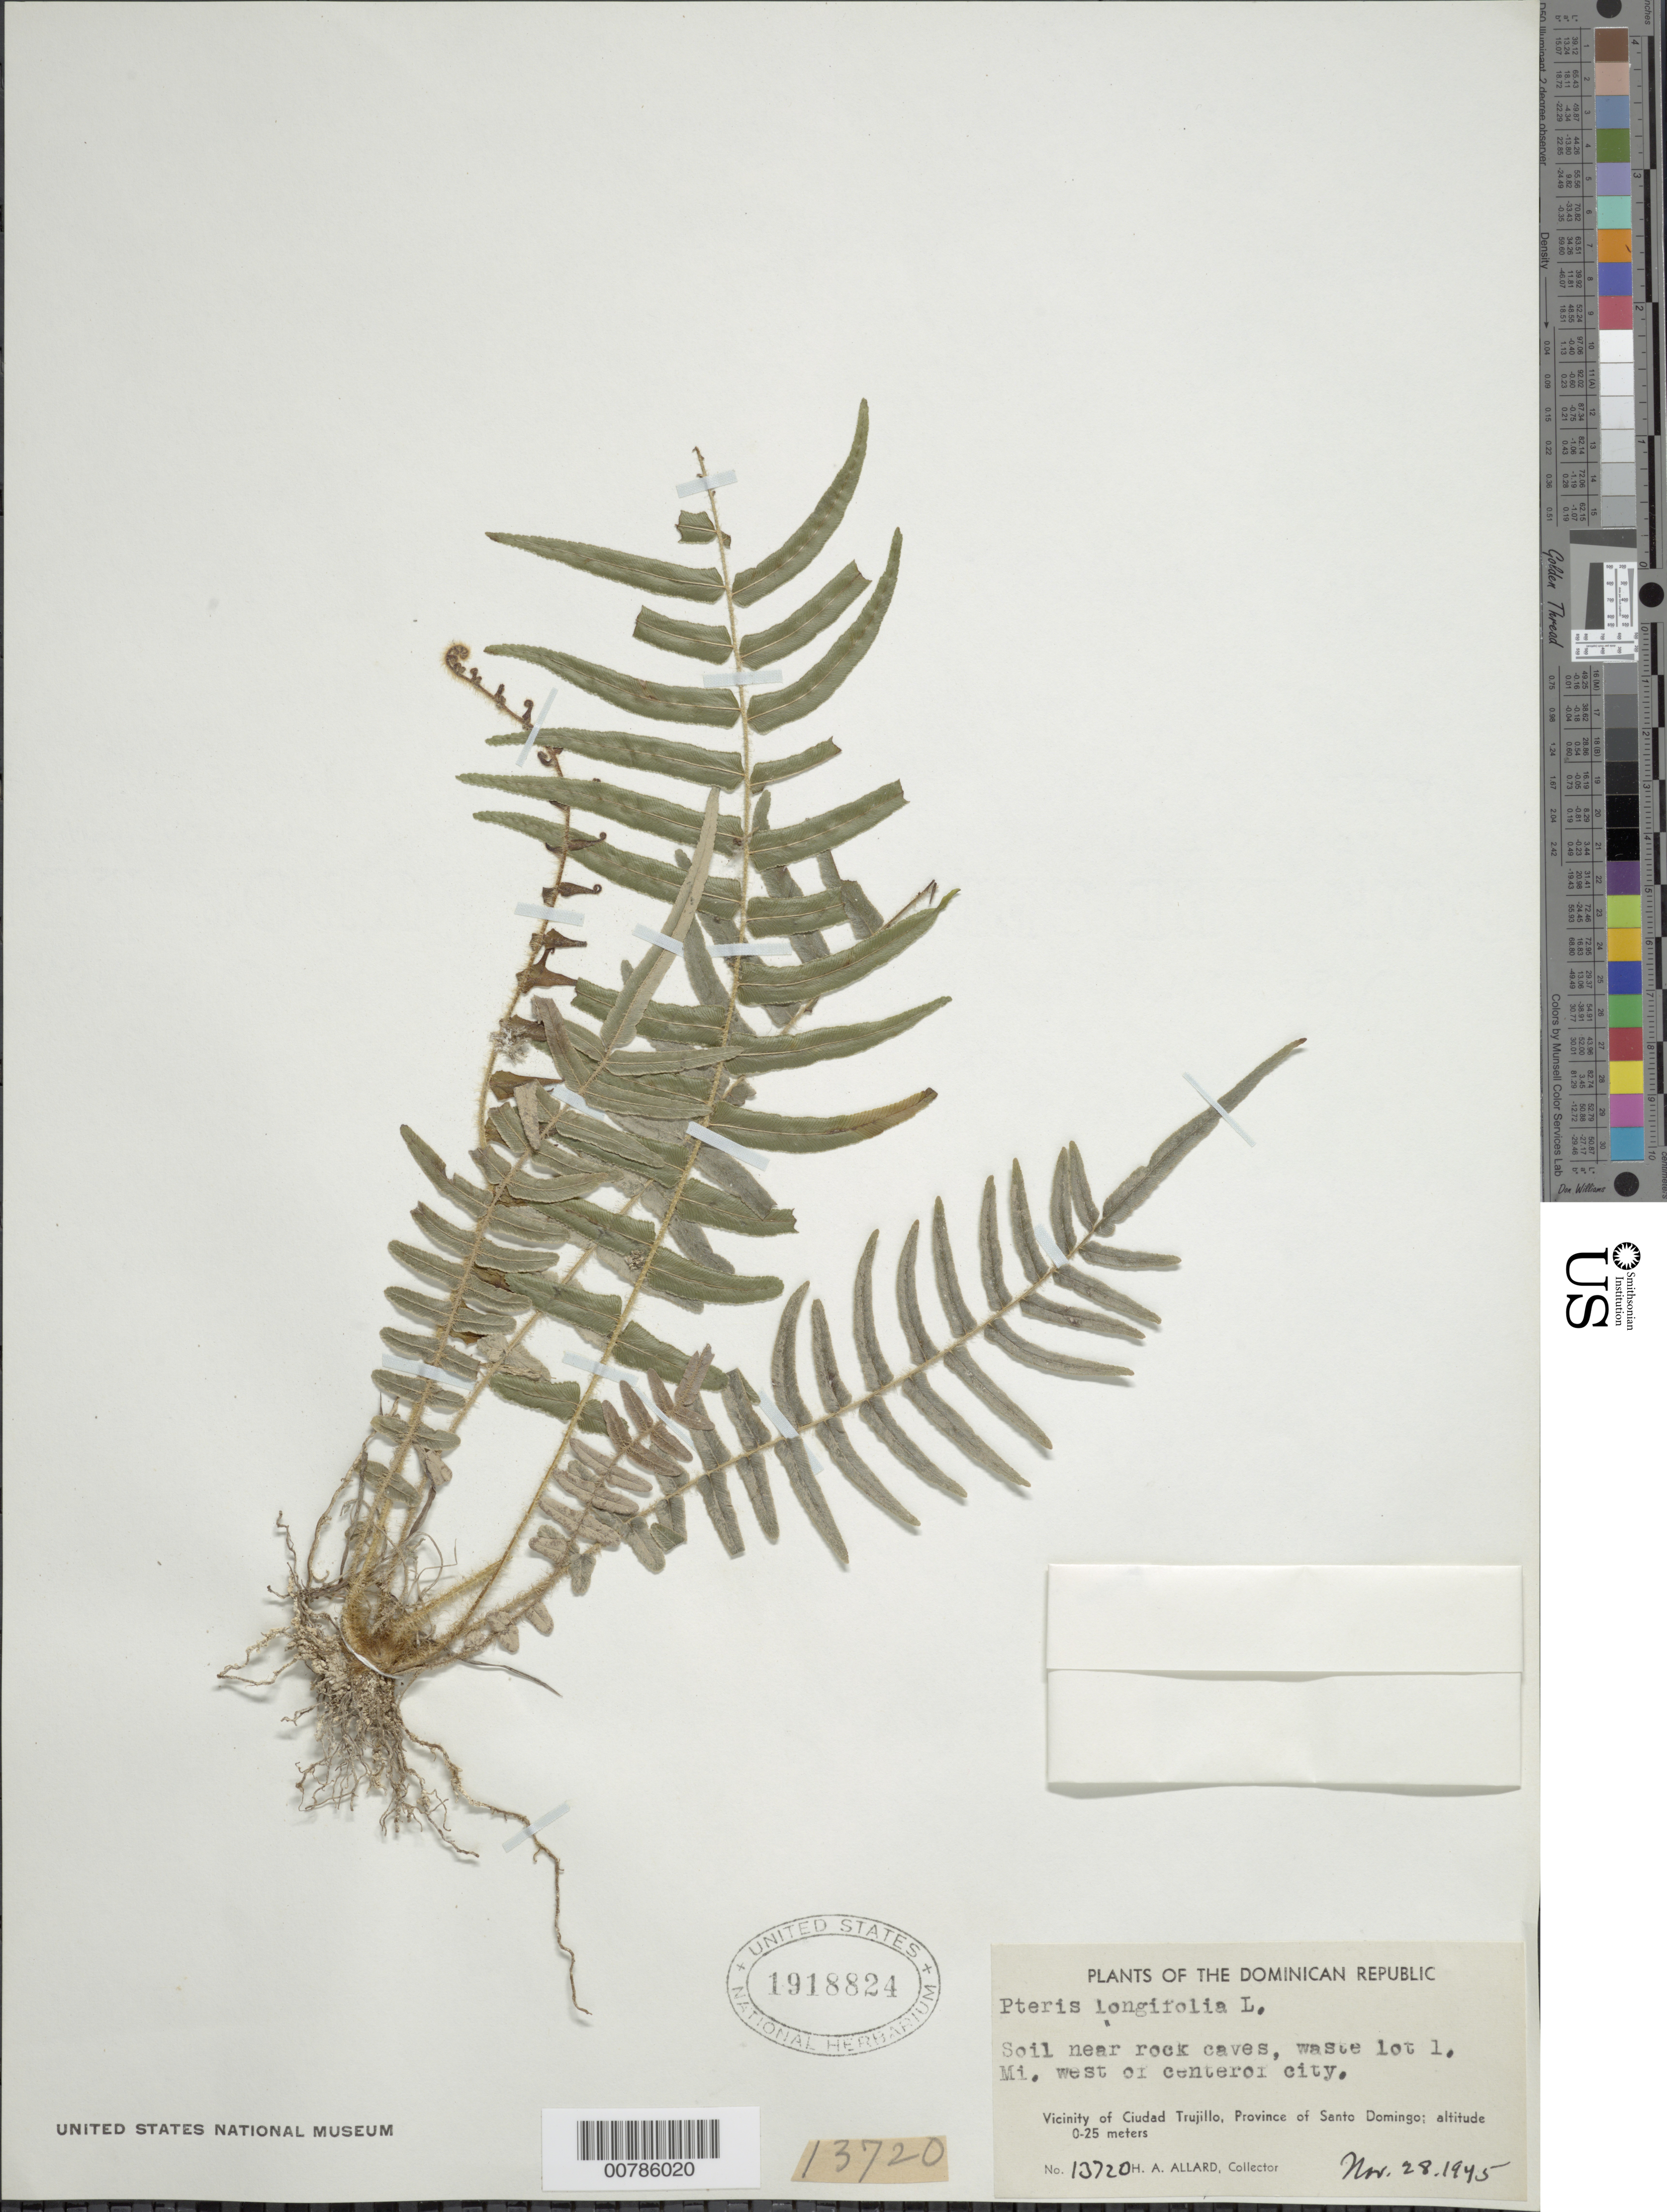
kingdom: Plantae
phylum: Tracheophyta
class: Polypodiopsida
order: Polypodiales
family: Pteridaceae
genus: Pteris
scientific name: Pteris longifolia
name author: L.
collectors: H. A. Allard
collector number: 13720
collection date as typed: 28 Nov 1945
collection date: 1945-11-28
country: Dominican Republic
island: Hispaniola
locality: Prov. Santo Domingo, Ciudad Trujillo, 1 mile W of city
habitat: Soil near rock caves, waste lot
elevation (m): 0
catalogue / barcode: US 1918824